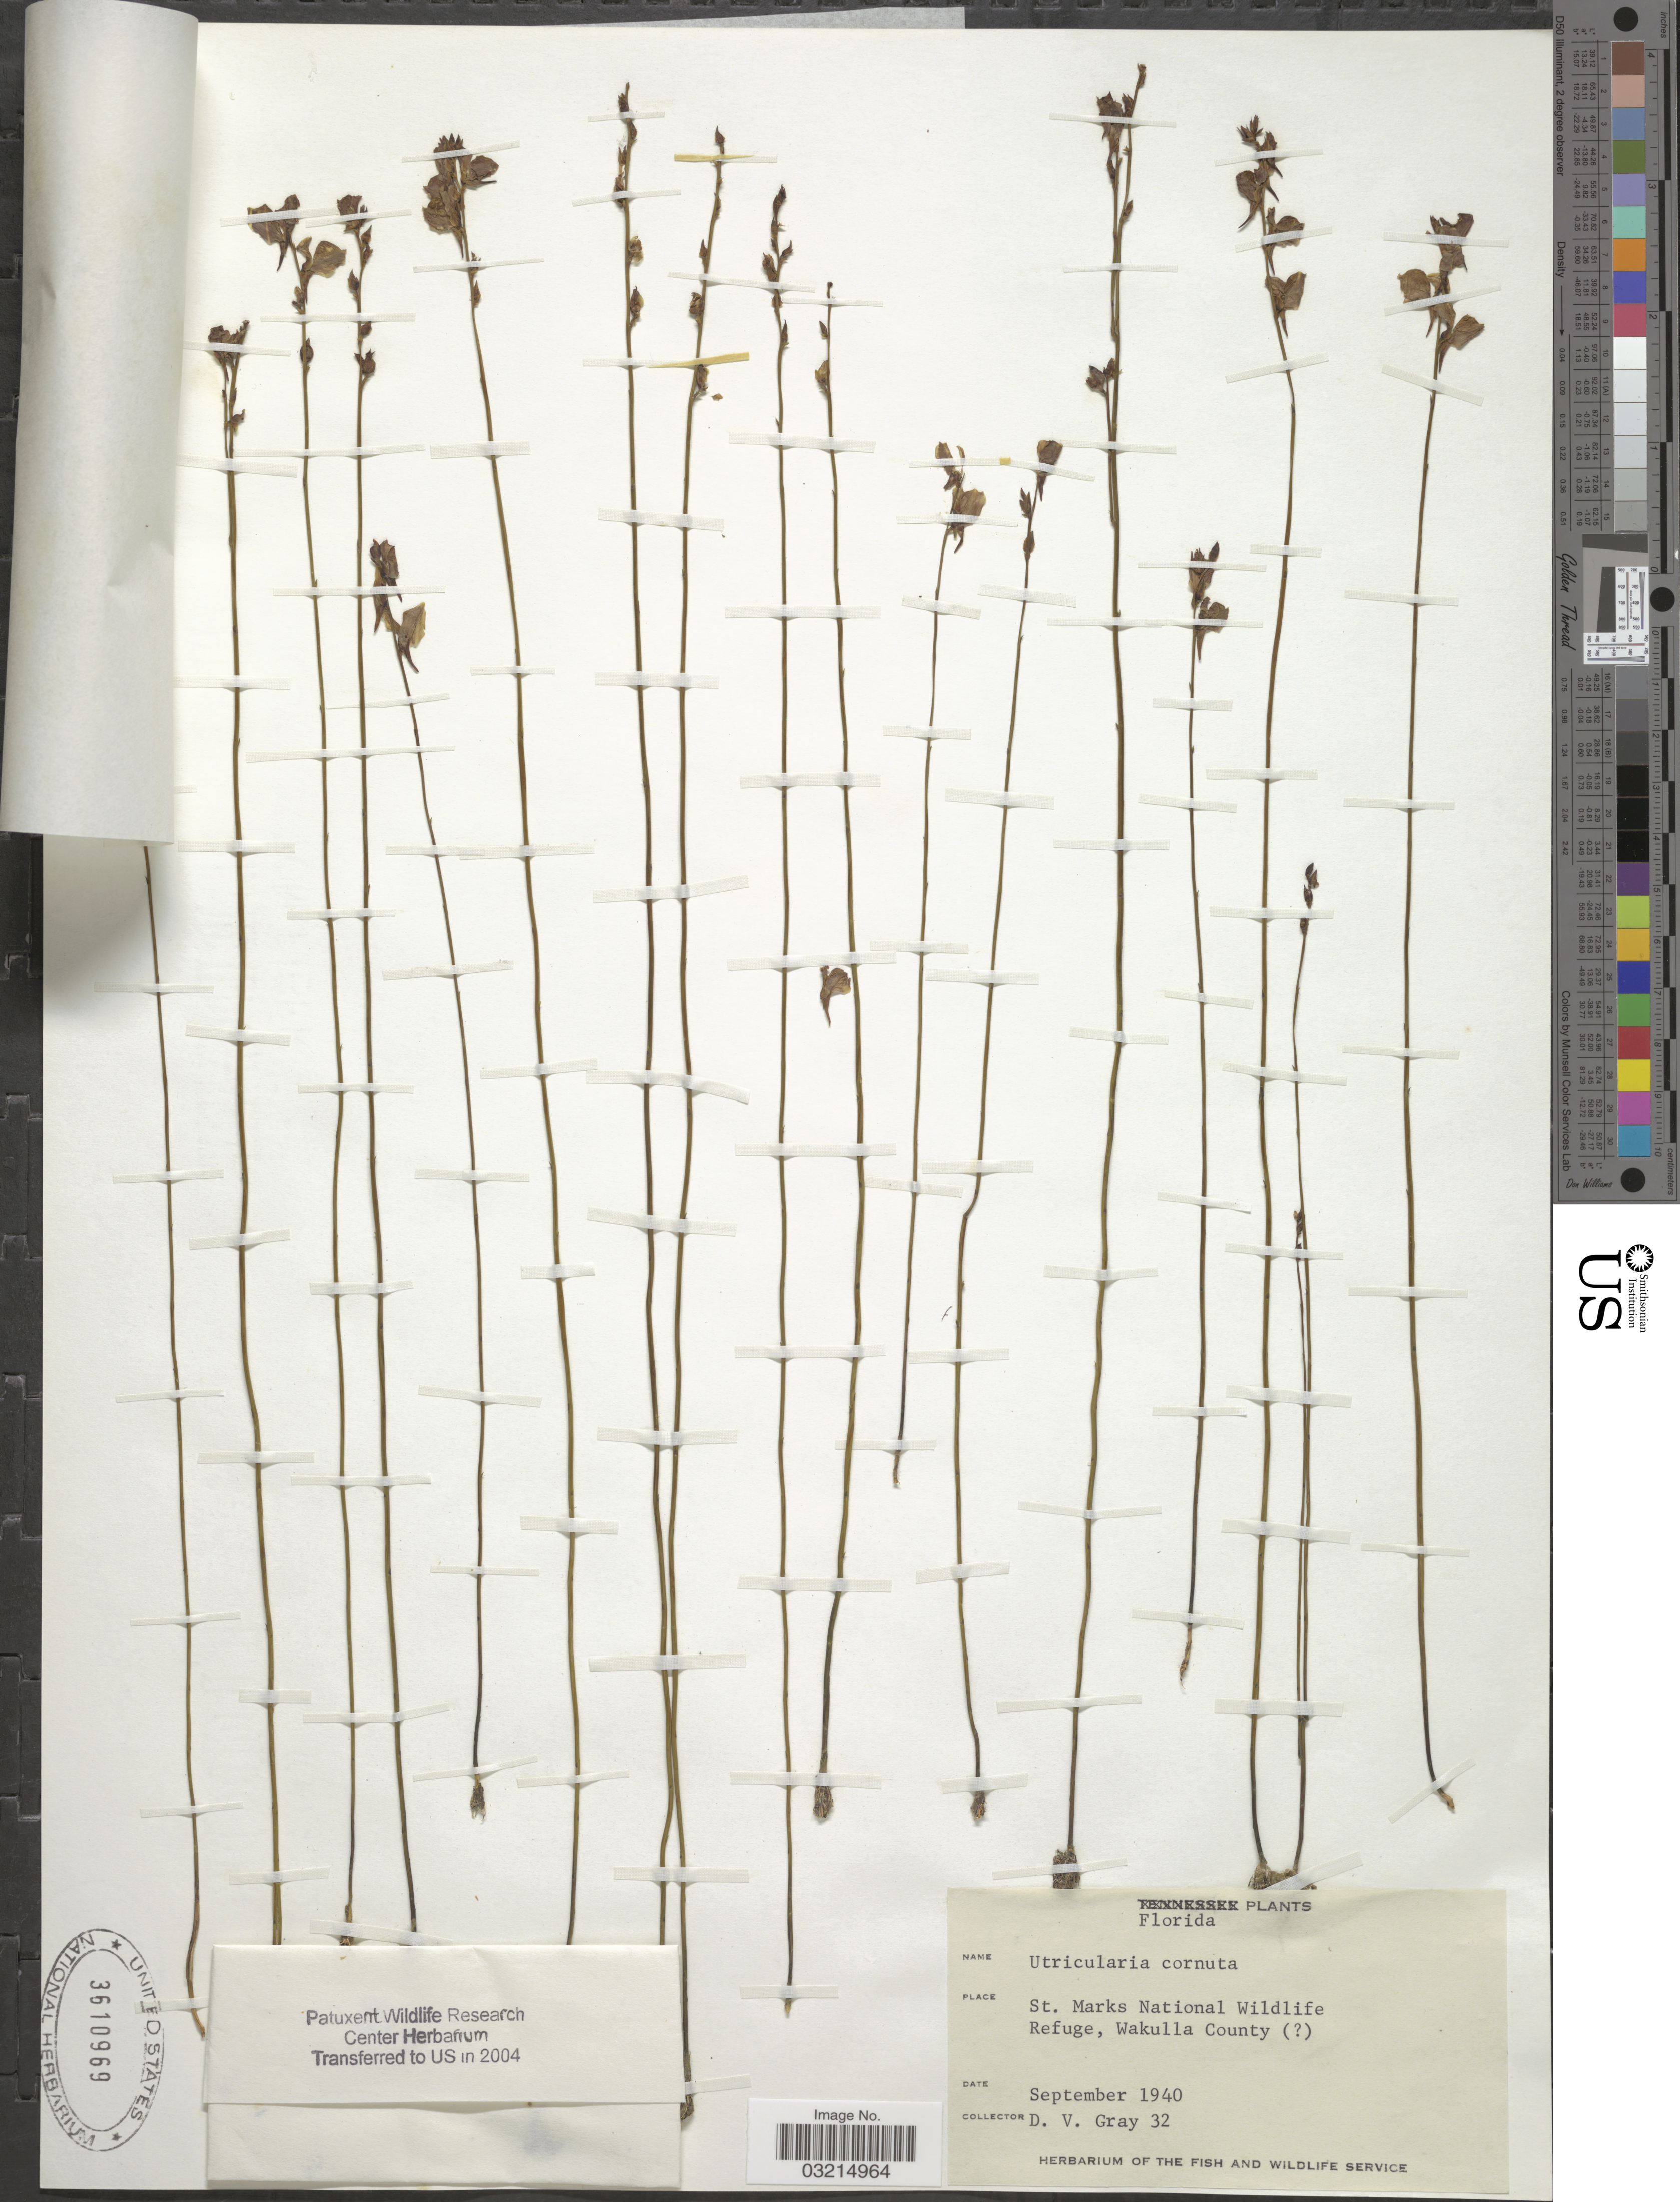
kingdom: Plantae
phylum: Tracheophyta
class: Magnoliopsida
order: Lamiales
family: Lentibulariaceae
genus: Utricularia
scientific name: Utricularia cornuta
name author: Michx.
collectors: D. V. Gray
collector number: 32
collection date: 1940-09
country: United States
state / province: Florida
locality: St. Marks National Wildlife Refuge, Wakulla County ( [unsure placement]).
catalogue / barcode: US 3610969